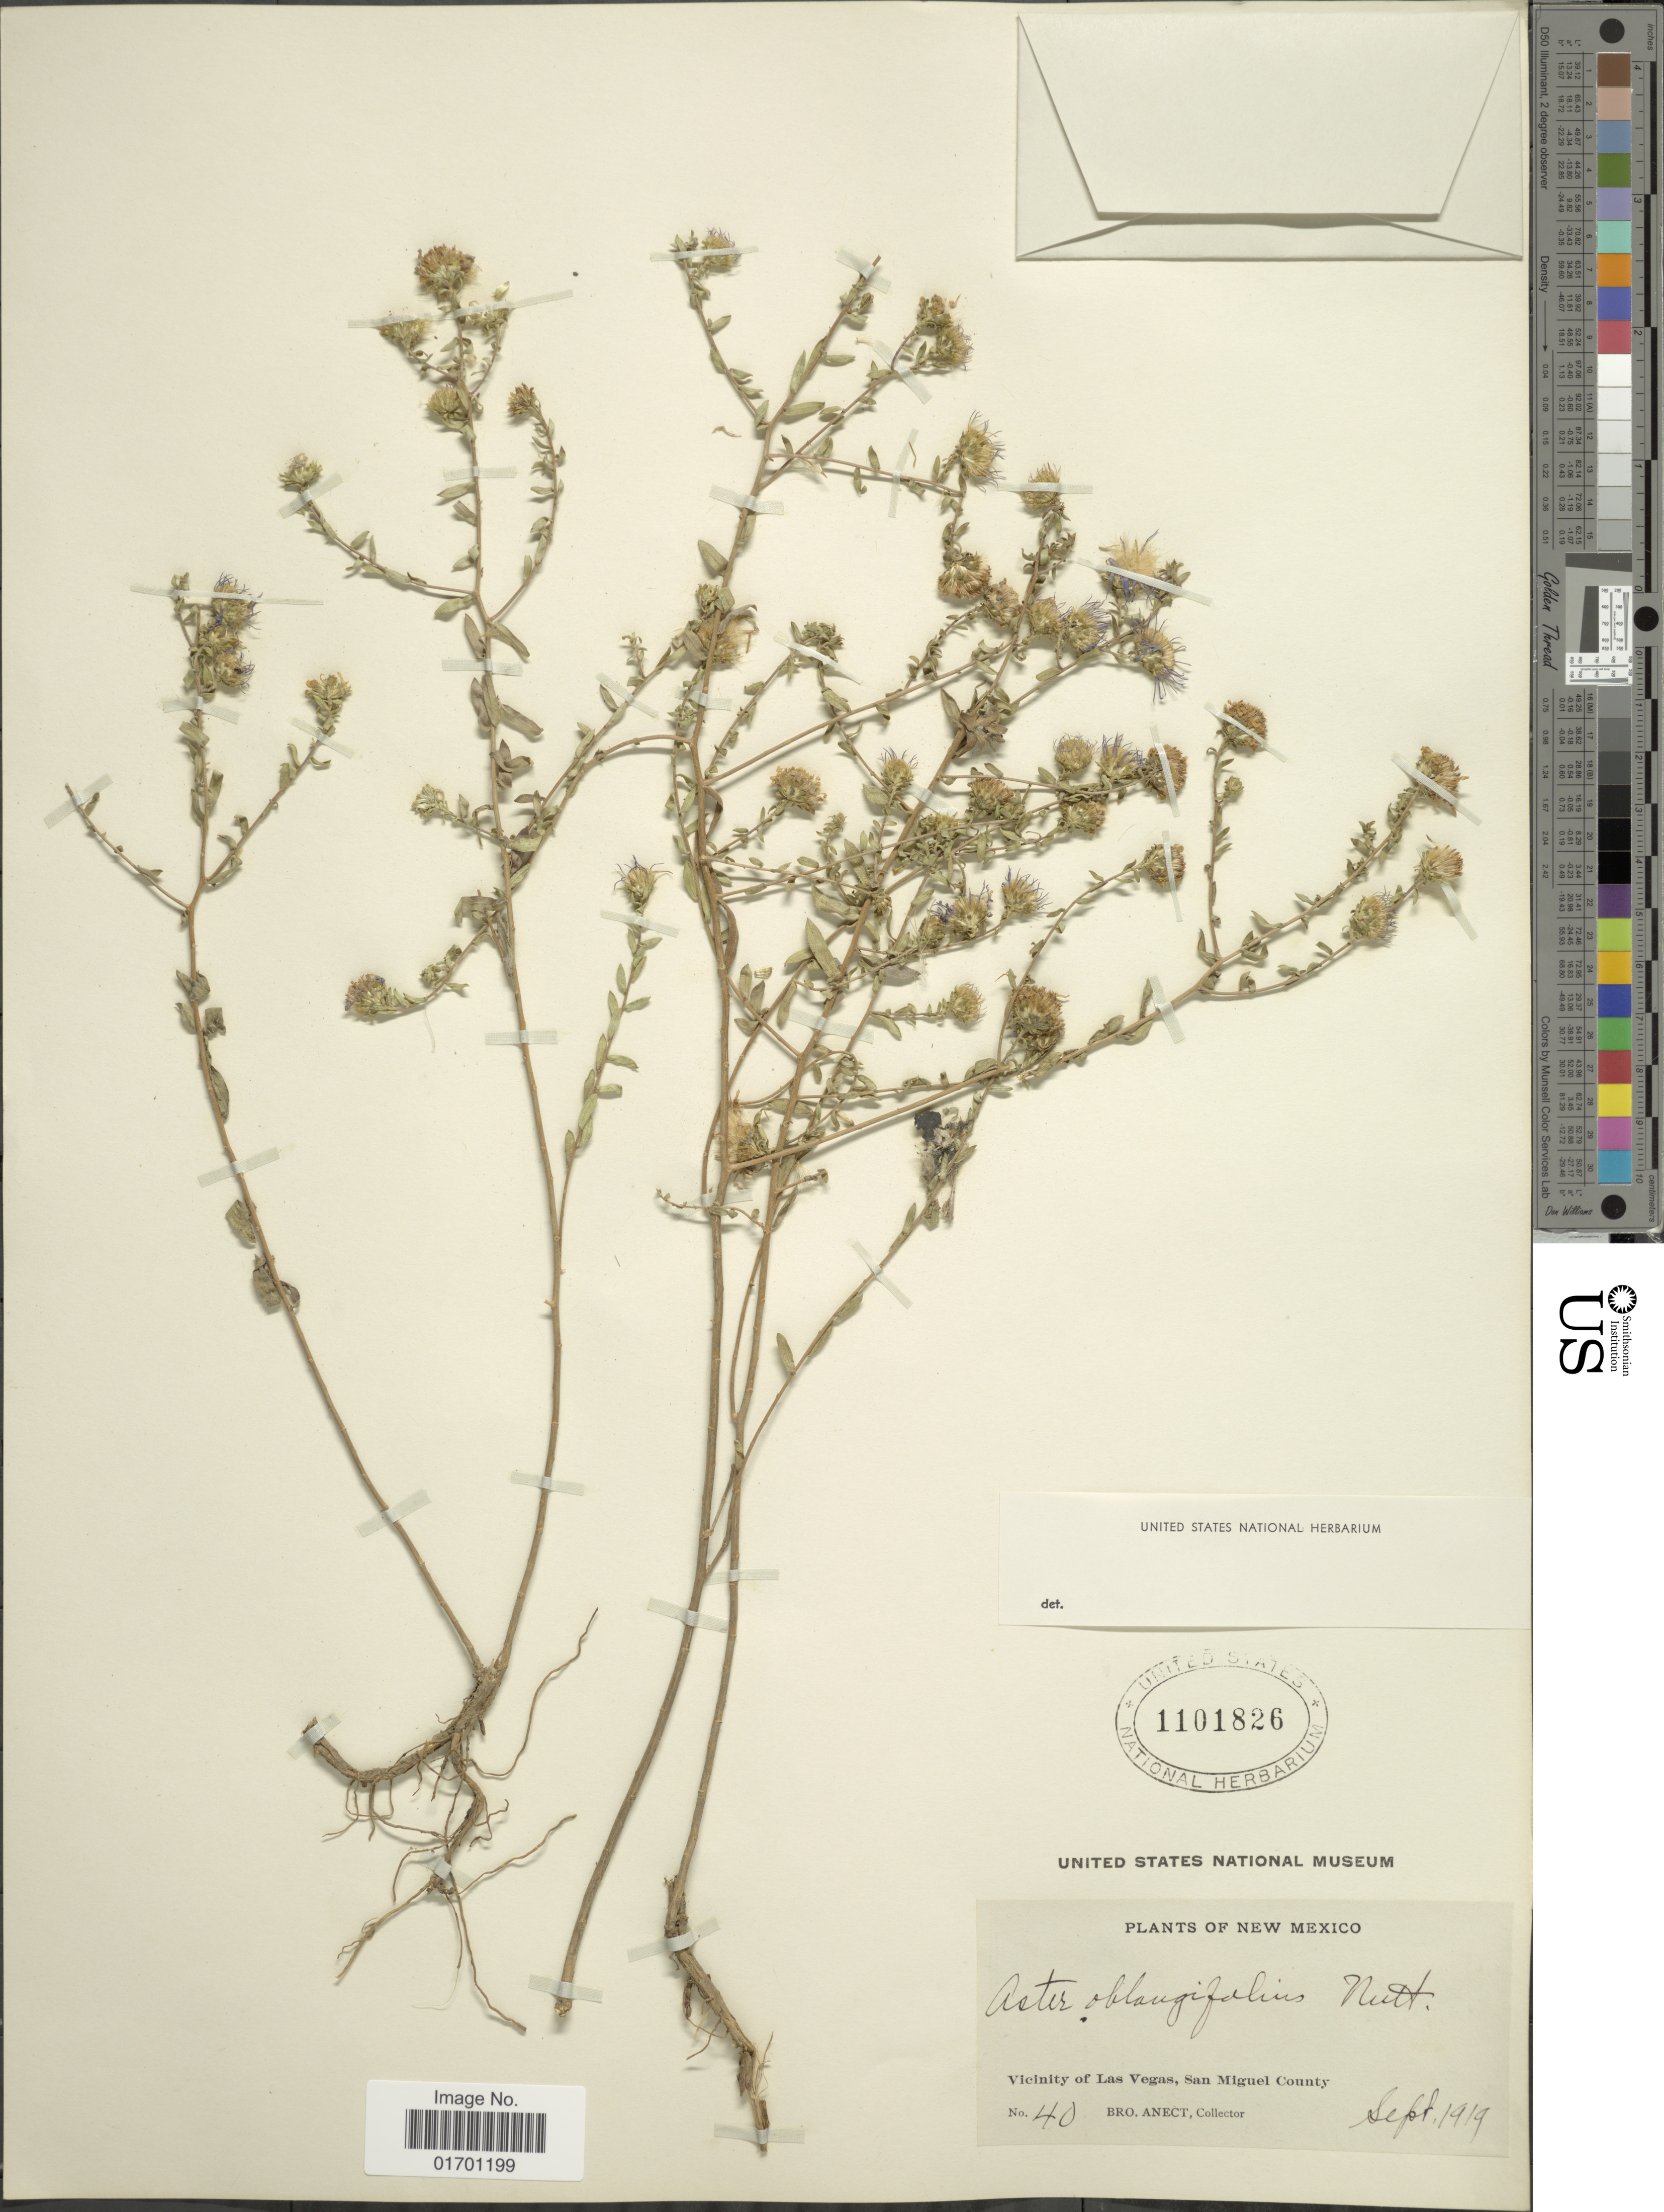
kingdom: Plantae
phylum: Tracheophyta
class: Magnoliopsida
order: Asterales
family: Asteraceae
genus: Symphyotrichum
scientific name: Symphyotrichum oblongifolium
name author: (Nutt.) G.L. Nesom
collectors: B. Anect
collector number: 40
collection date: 1919-09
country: United States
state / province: New Mexico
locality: Vicinity of Las Vegas, San Miguel County.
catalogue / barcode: US 1101826